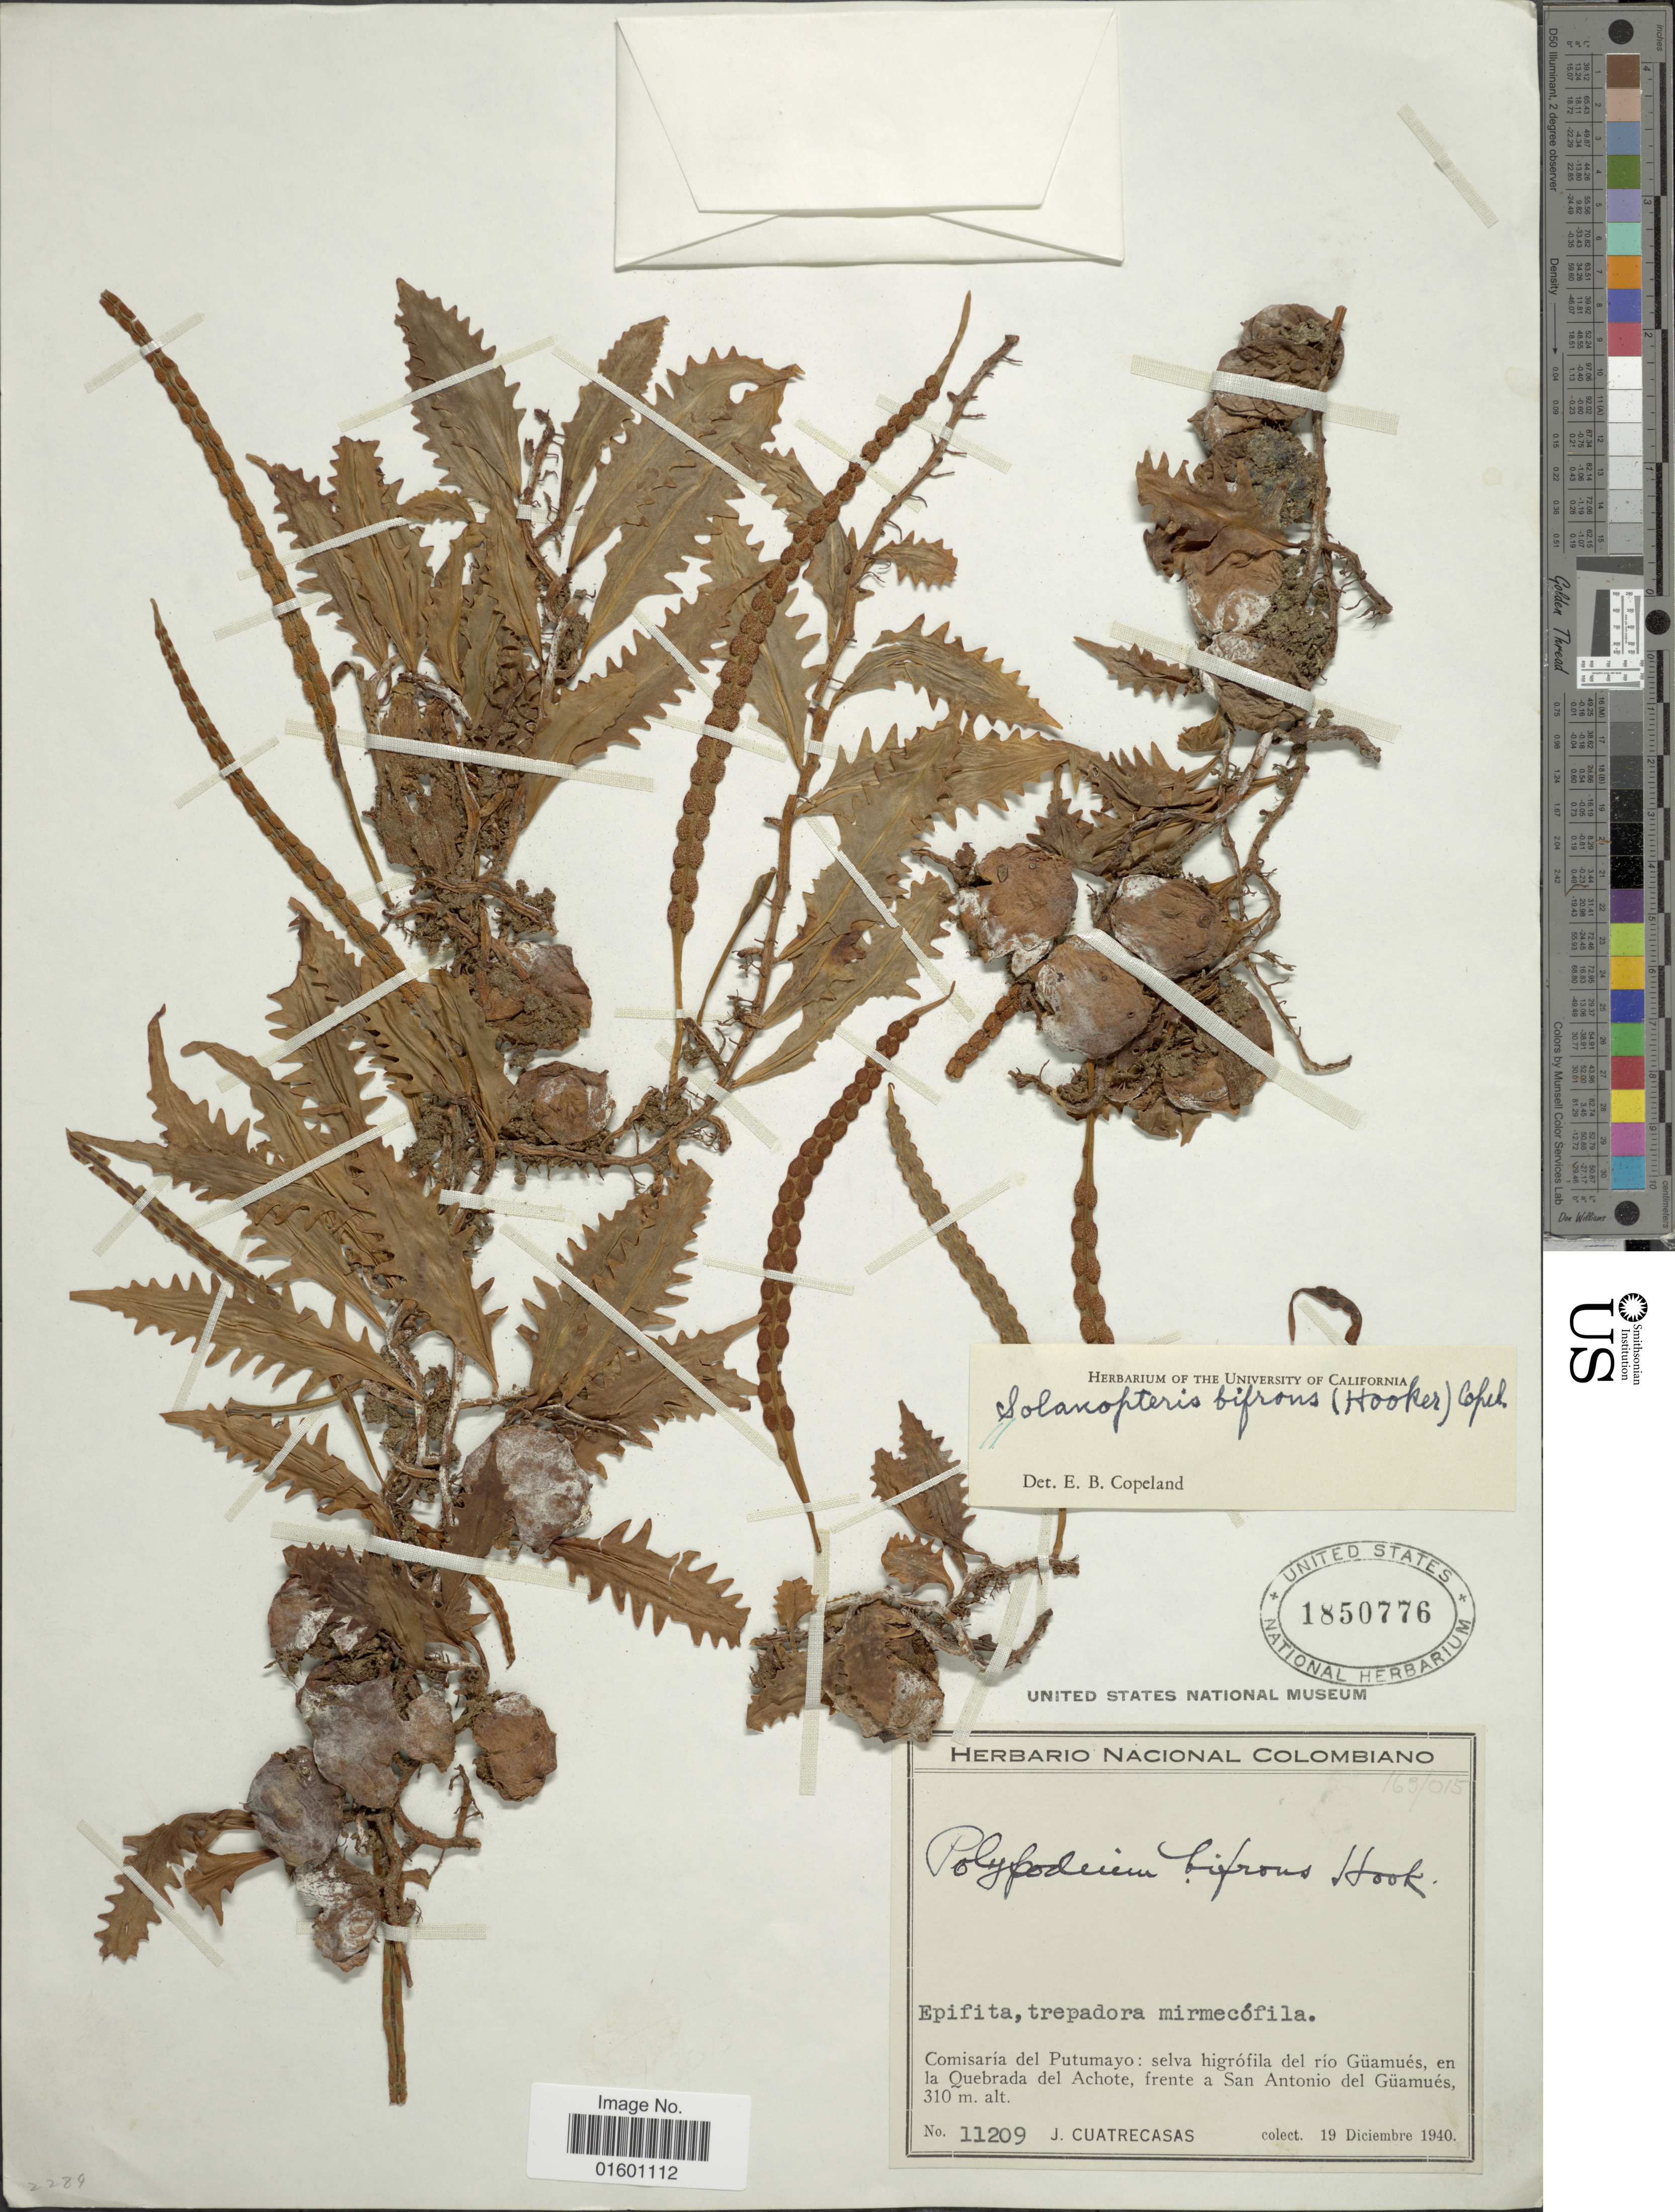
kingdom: Plantae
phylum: Tracheophyta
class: Polypodiopsida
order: Polypodiales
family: Polypodiaceae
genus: Microgramma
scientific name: Microgramma bifrons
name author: (Hook.) Lellinger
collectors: J. Cuatrecasas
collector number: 11209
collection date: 1940-12-19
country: Colombia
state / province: Putumayo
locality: Selva higrofila del rio Guamues, en la Quebrada del Achote, frente a San Antonio del Guamues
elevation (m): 310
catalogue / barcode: US 1850776